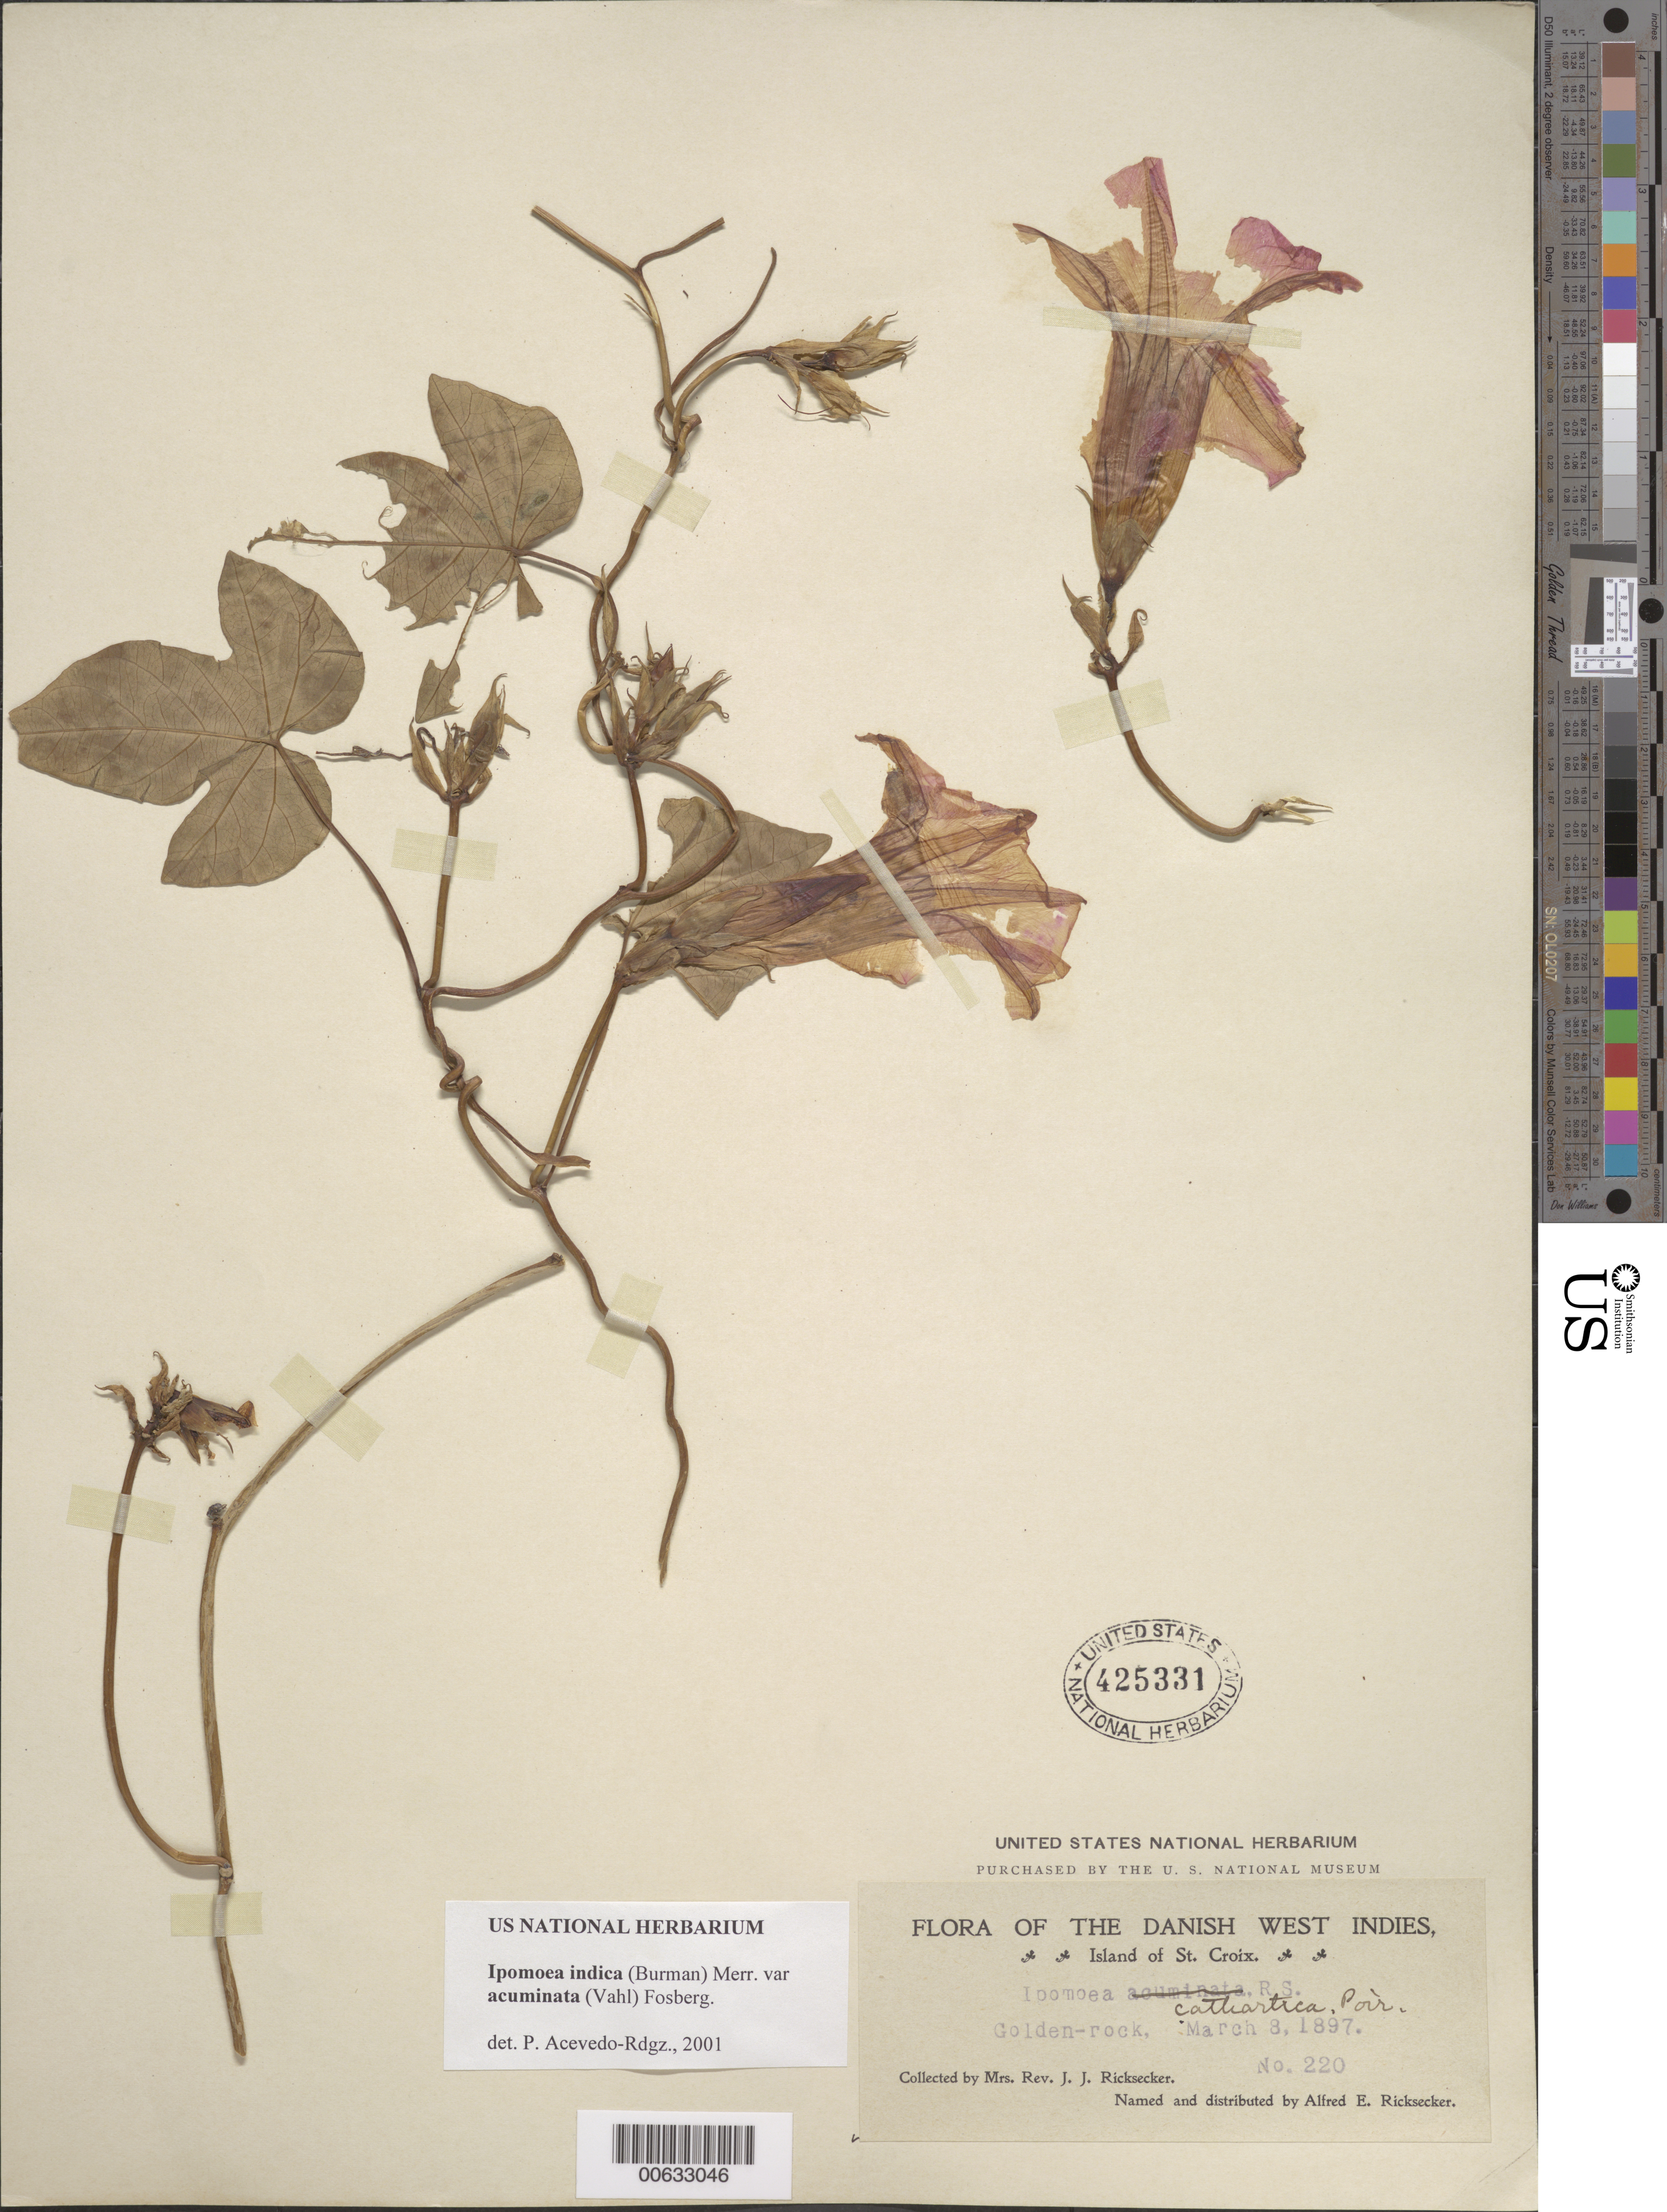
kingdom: Plantae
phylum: Tracheophyta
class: Magnoliopsida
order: Solanales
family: Convolvulaceae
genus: Ipomoea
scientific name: Ipomoea indica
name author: (Burm.) Merr.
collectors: Mrs. J. J. Ricksecker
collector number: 220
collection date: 1897-03-08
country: U.S. Virgin Islands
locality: The Danish West Indies, Island of St.Croix, Golden-rock.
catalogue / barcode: US 425331